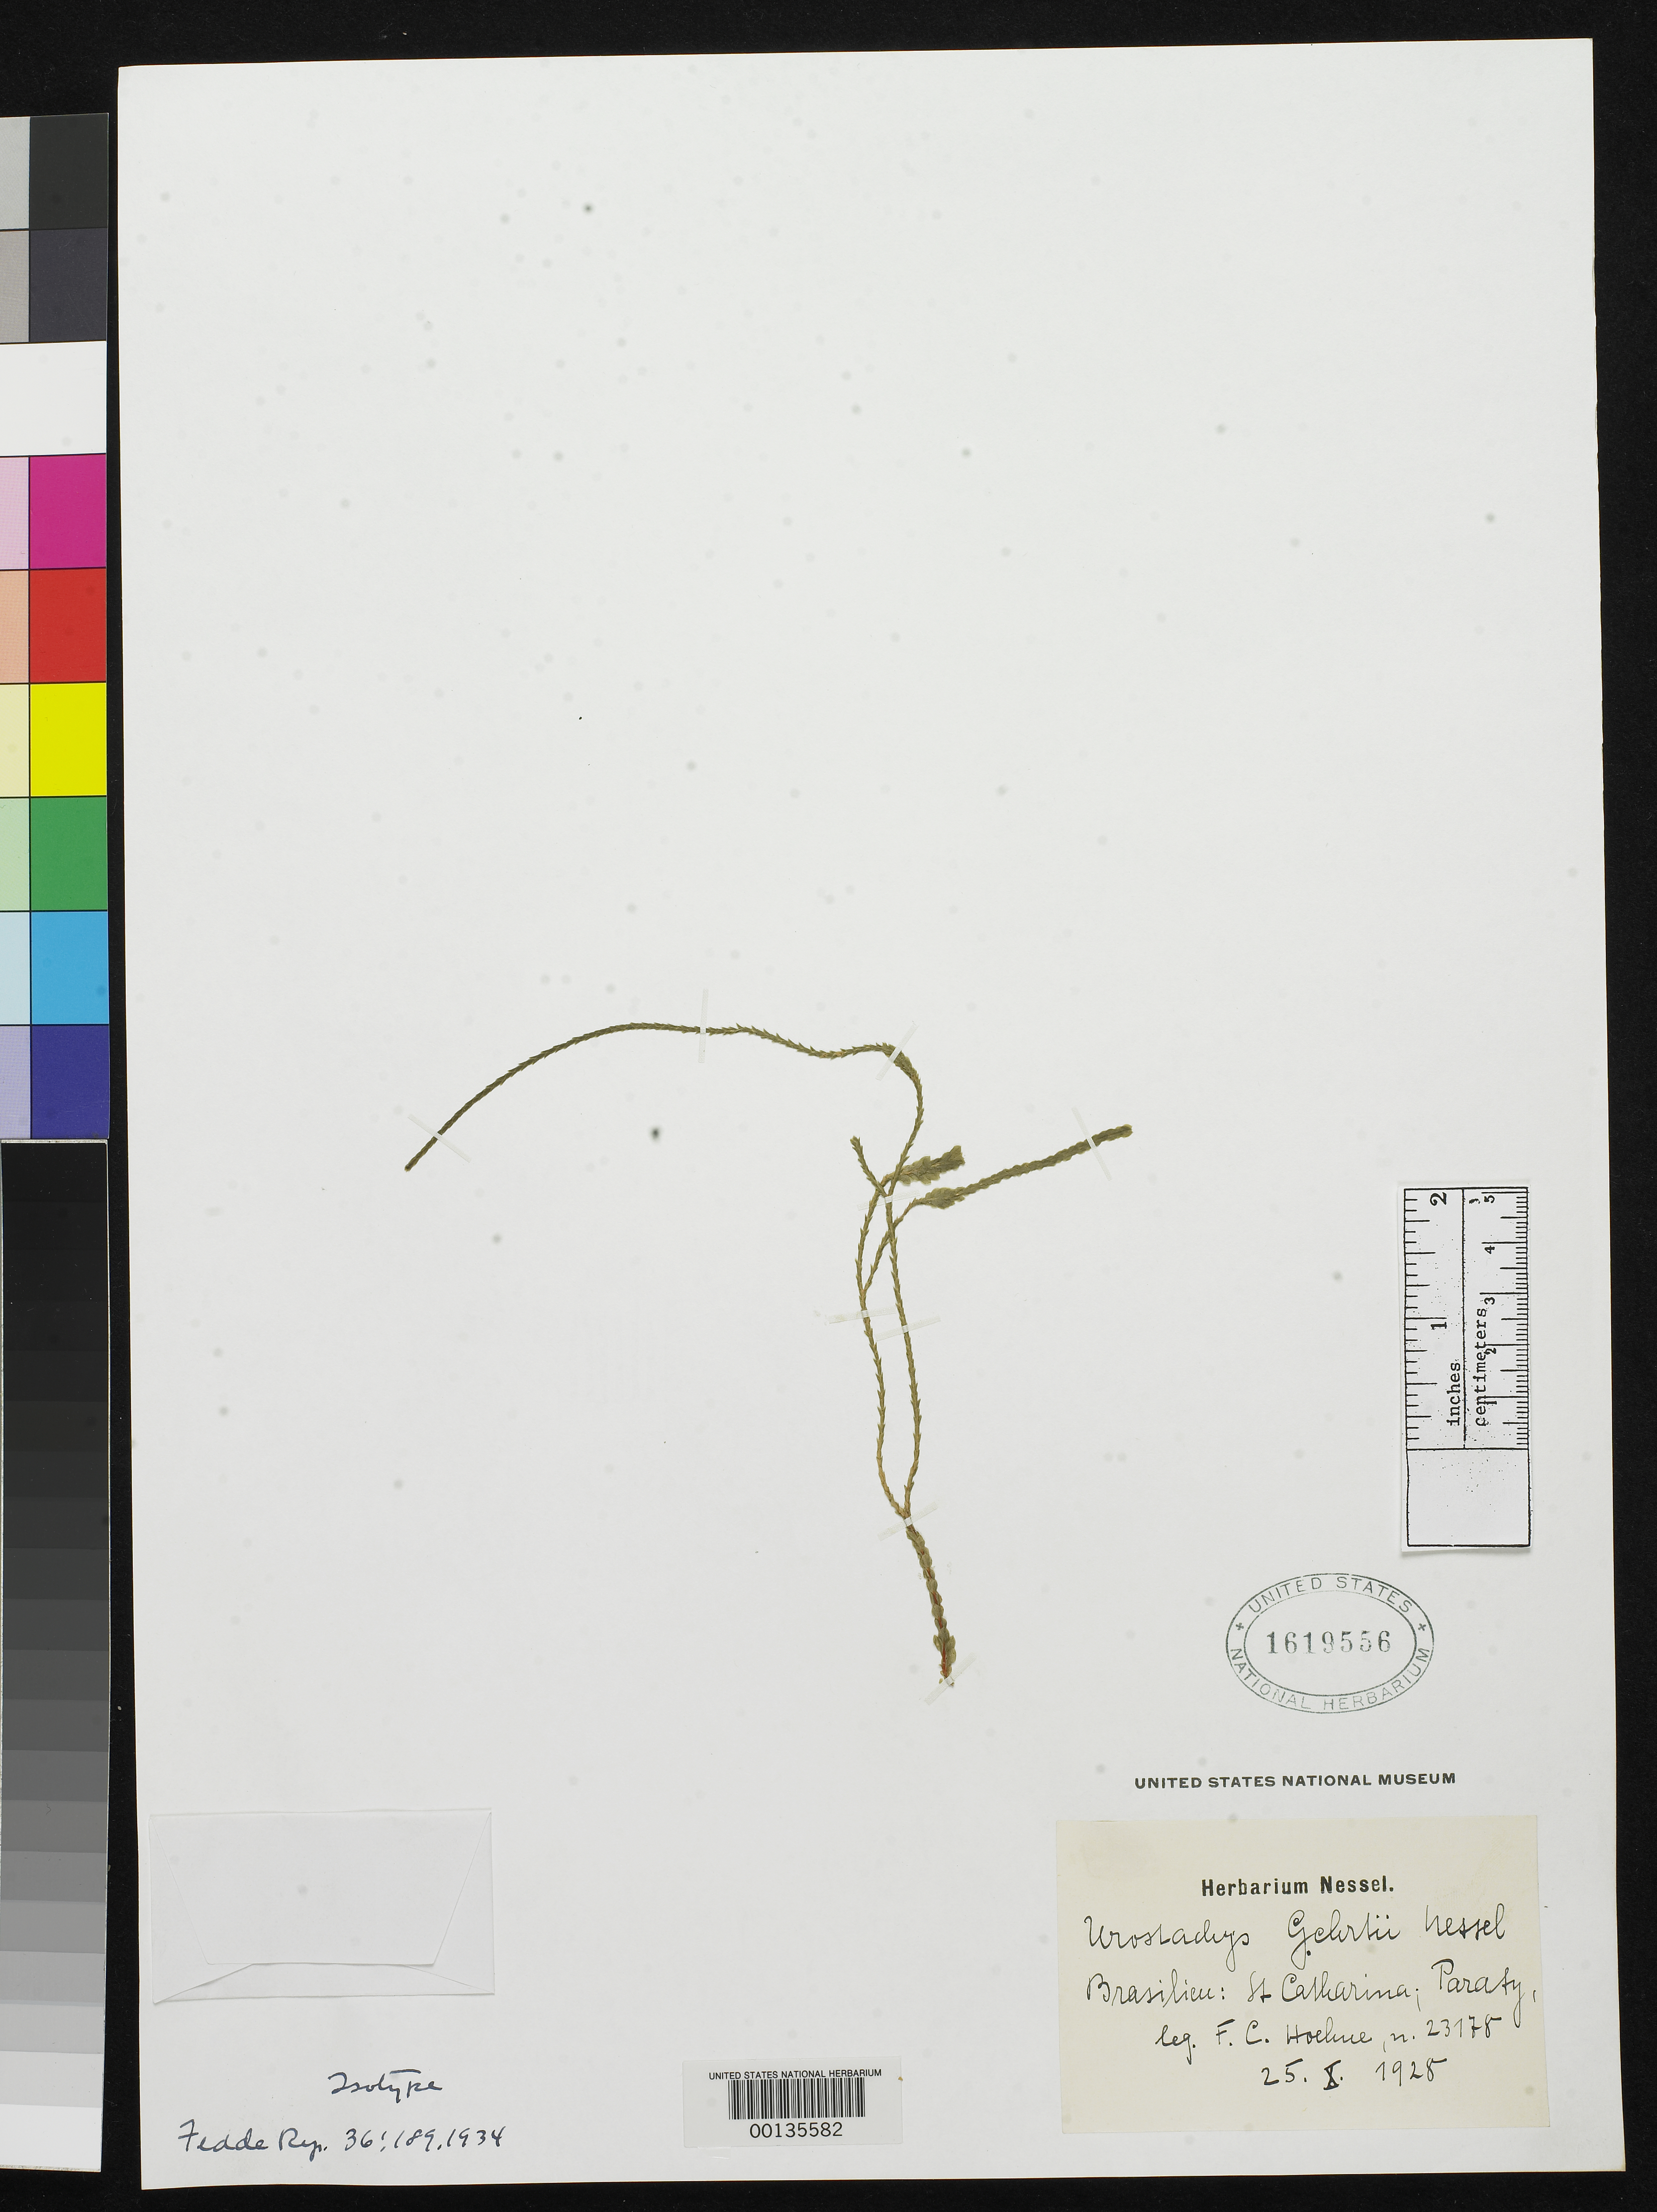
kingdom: Plantae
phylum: Tracheophyta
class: Lycopodiopsida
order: Lycopodiales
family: Lycopodiaceae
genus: Urostachys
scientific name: Urostachys gehrtii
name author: Nessel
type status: Isotype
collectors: F. C. Hoehne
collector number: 23178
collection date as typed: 25 Oct 1928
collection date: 1928-10-25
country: Brazil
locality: St. Catarina, Paraty.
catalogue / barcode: US 1619556